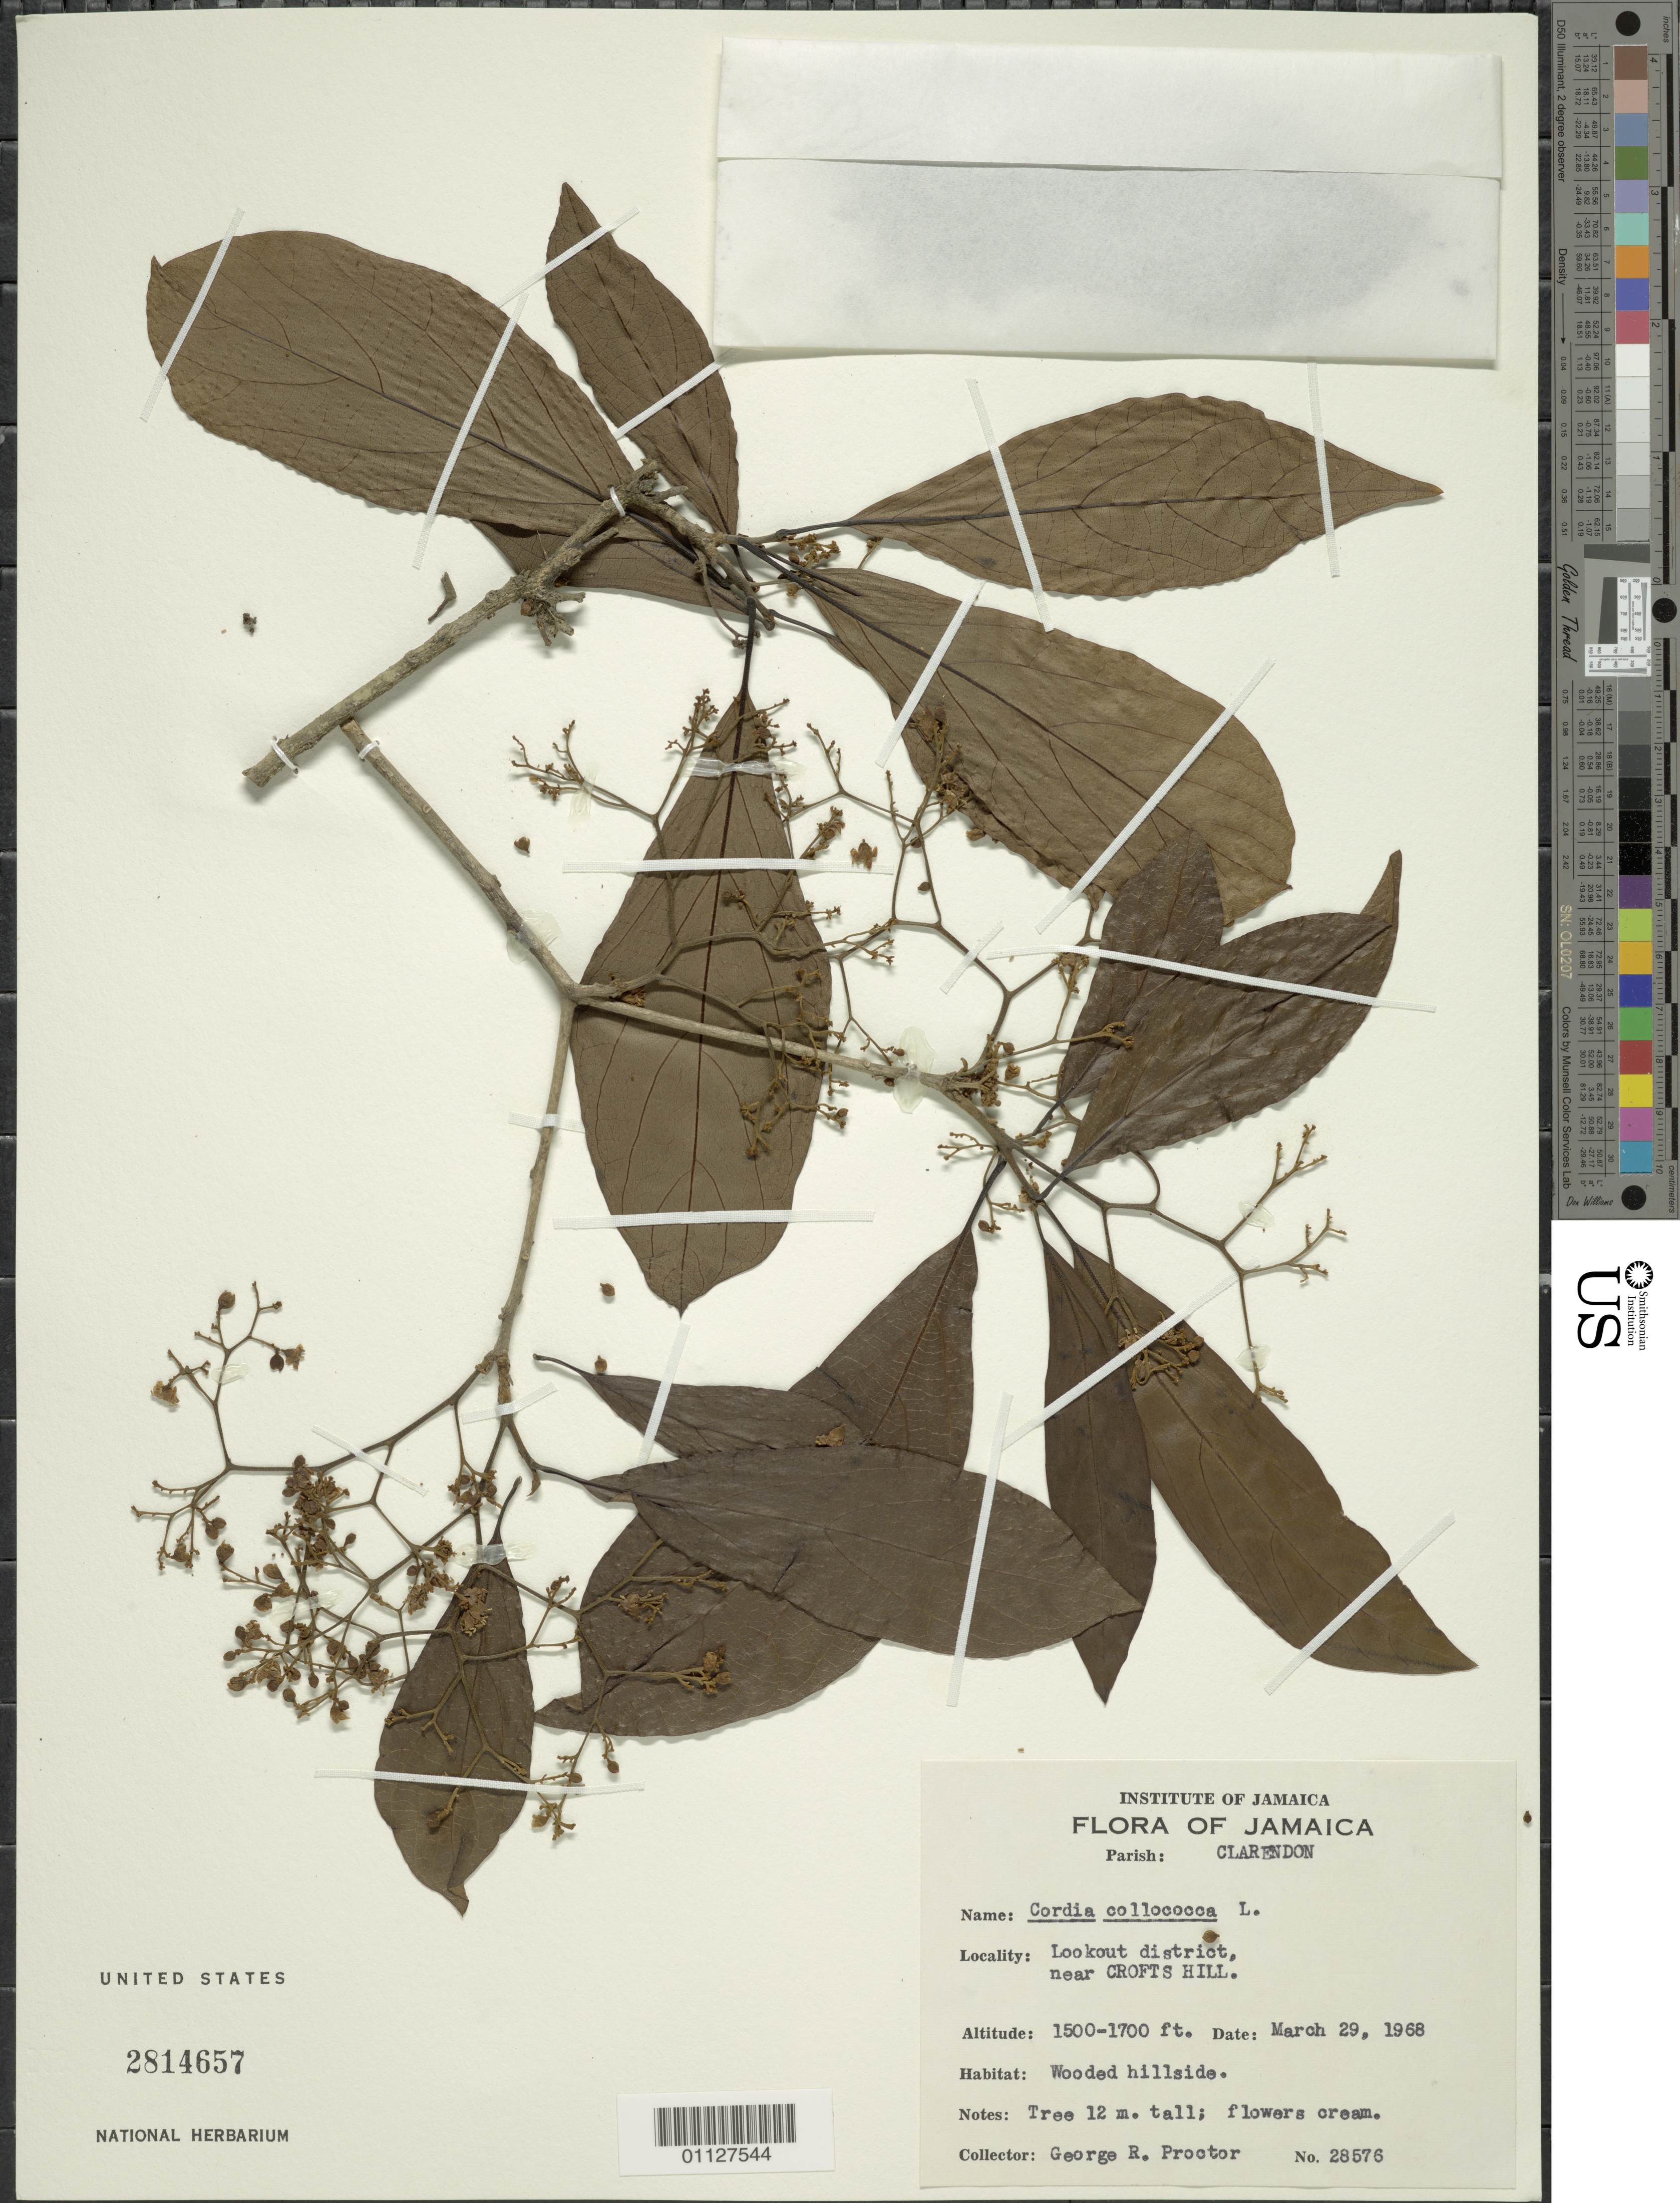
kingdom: Plantae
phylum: Tracheophyta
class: Magnoliopsida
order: Boraginales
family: Cordiaceae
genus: Cordia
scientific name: Cordia collococca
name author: L.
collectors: G. R. Proctor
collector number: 28576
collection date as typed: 29 Mar 1968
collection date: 1968-03-29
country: Jamaica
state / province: Clarendon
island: Jamaica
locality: Lookout dirstrict, near Crofts Hill. Wooded hillside.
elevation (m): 457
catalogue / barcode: US 2814657